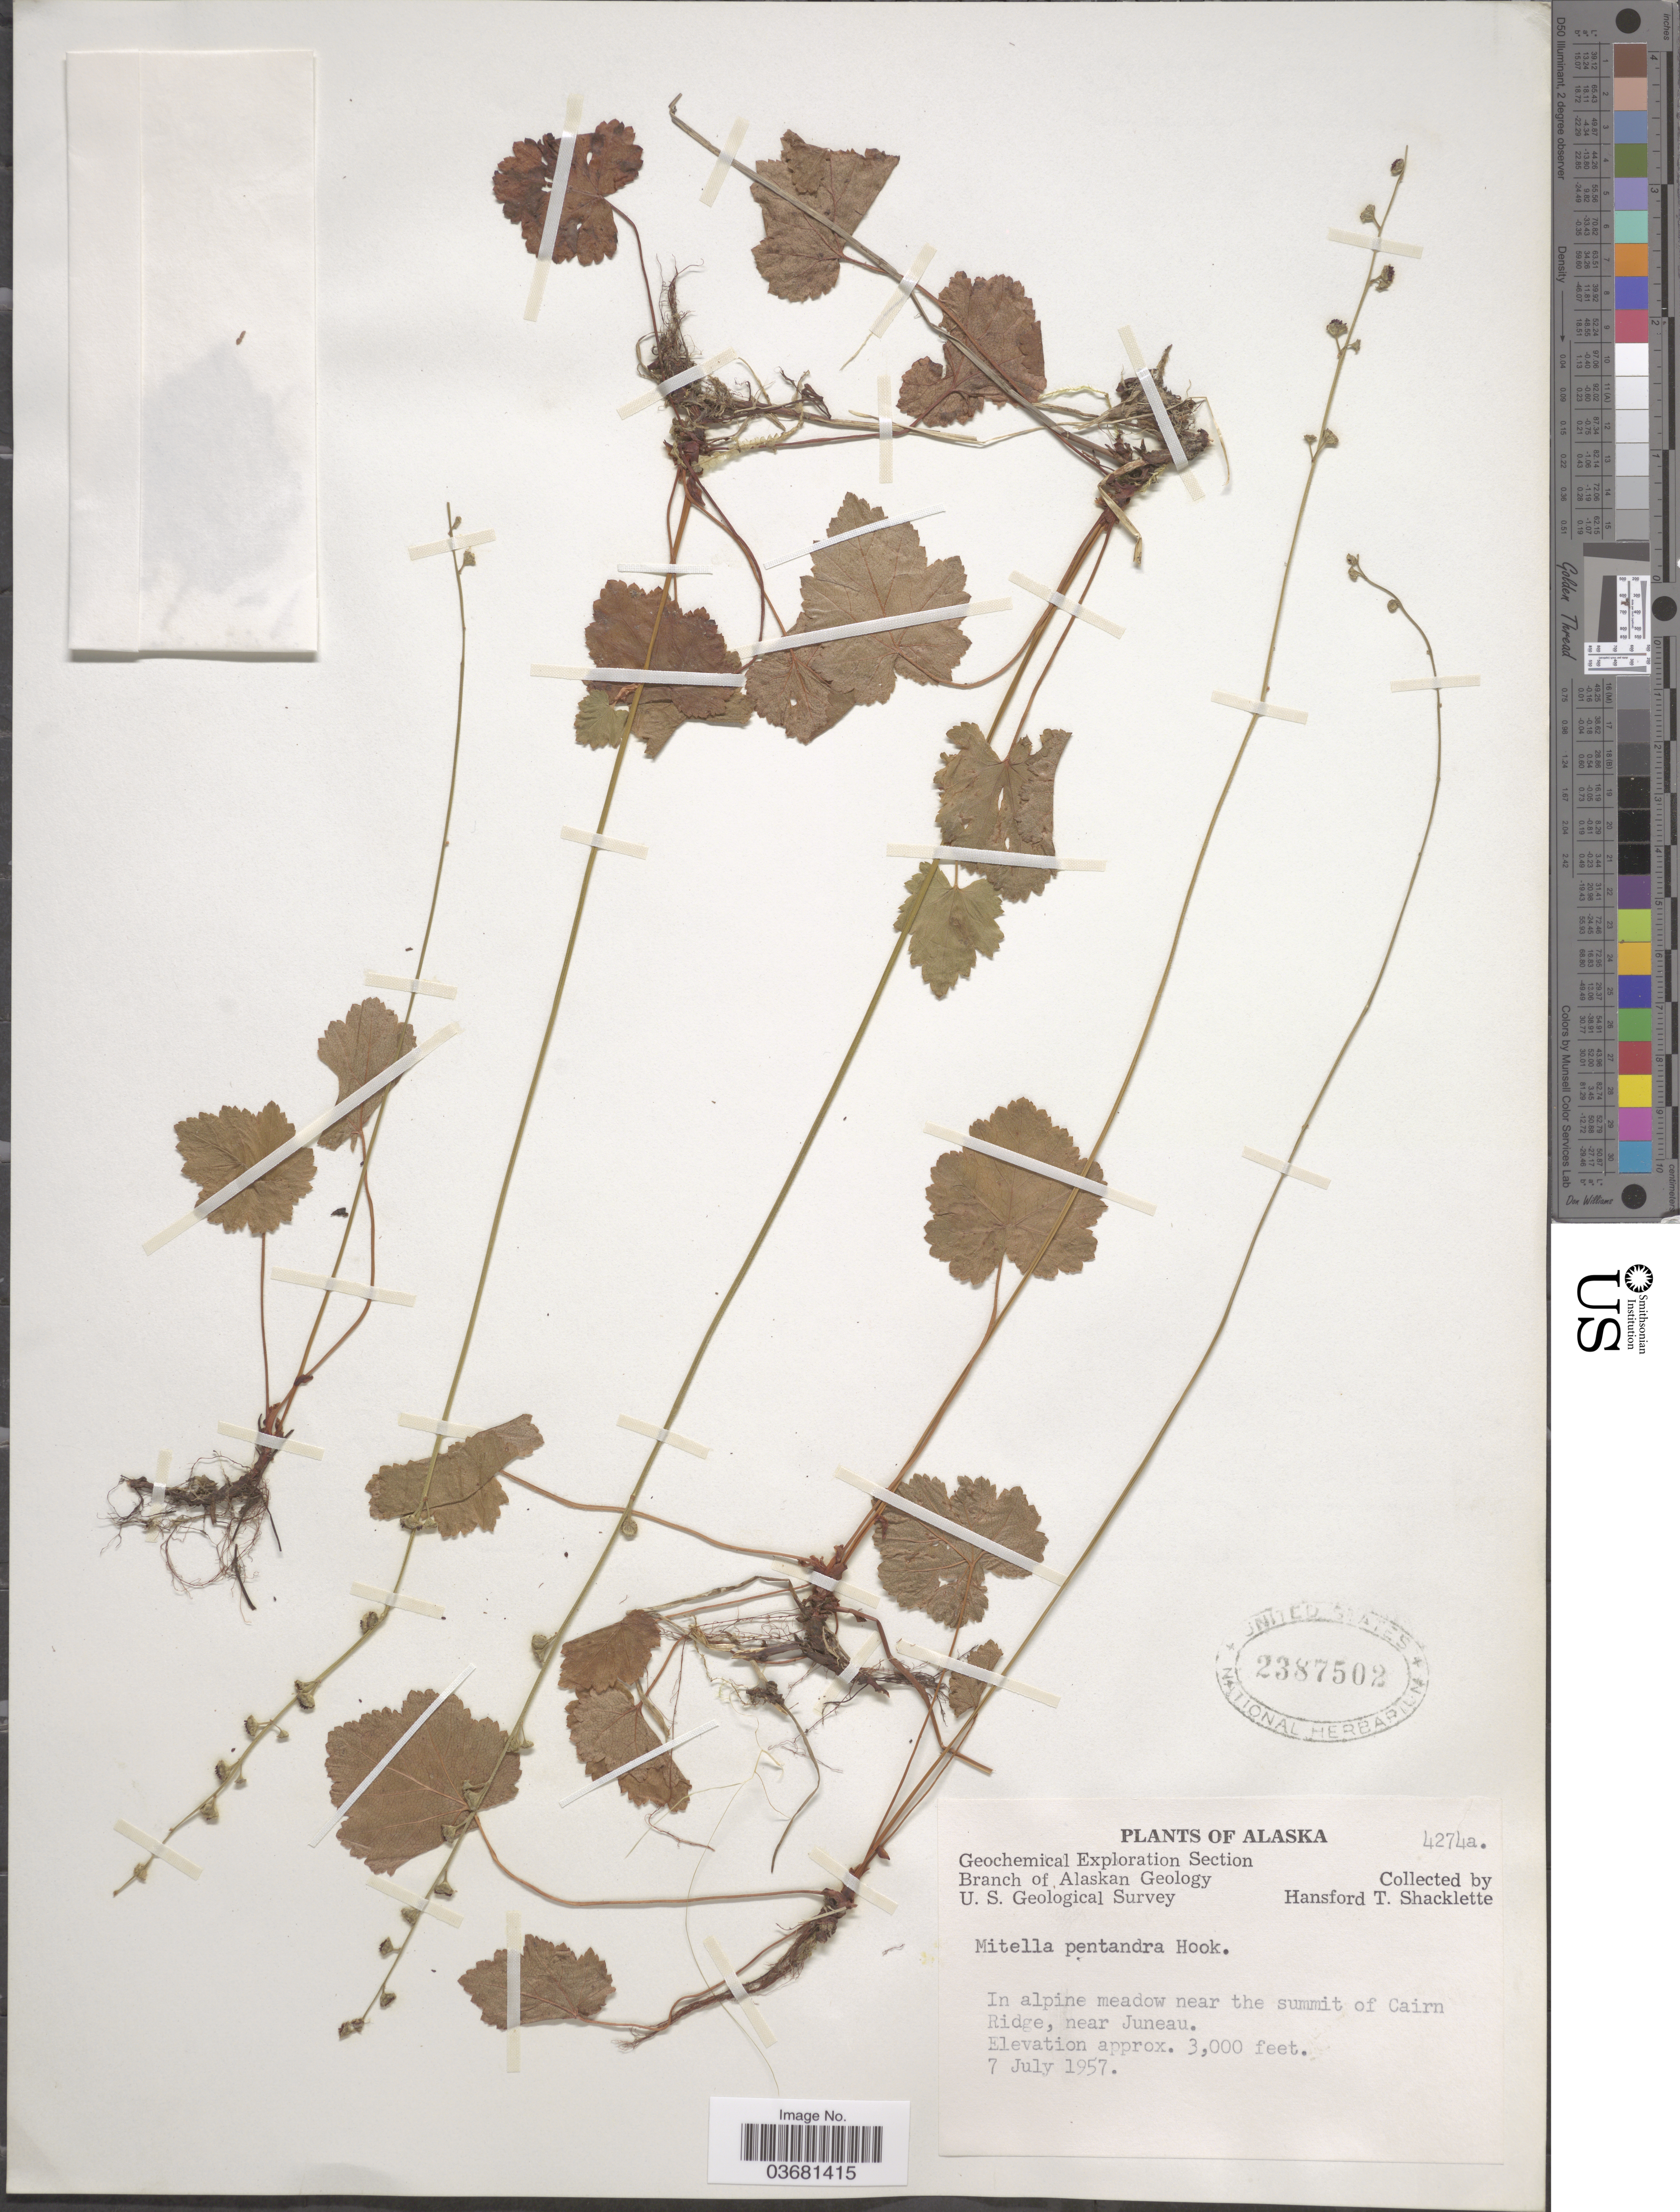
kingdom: Plantae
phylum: Tracheophyta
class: Magnoliopsida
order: Saxifragales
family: Saxifragaceae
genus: Mitella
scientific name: Mitella pentandra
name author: Hook.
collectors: H. Shacklette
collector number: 4274a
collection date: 1957-07-07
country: United States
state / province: Alaska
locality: Geochemical Exploration Section. Branch of Alaskan Geology. U. S. Geological Survey. In alpine meadow near the summit of Cairn Ridge, near Juneau.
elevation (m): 914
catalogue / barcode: US 2387502